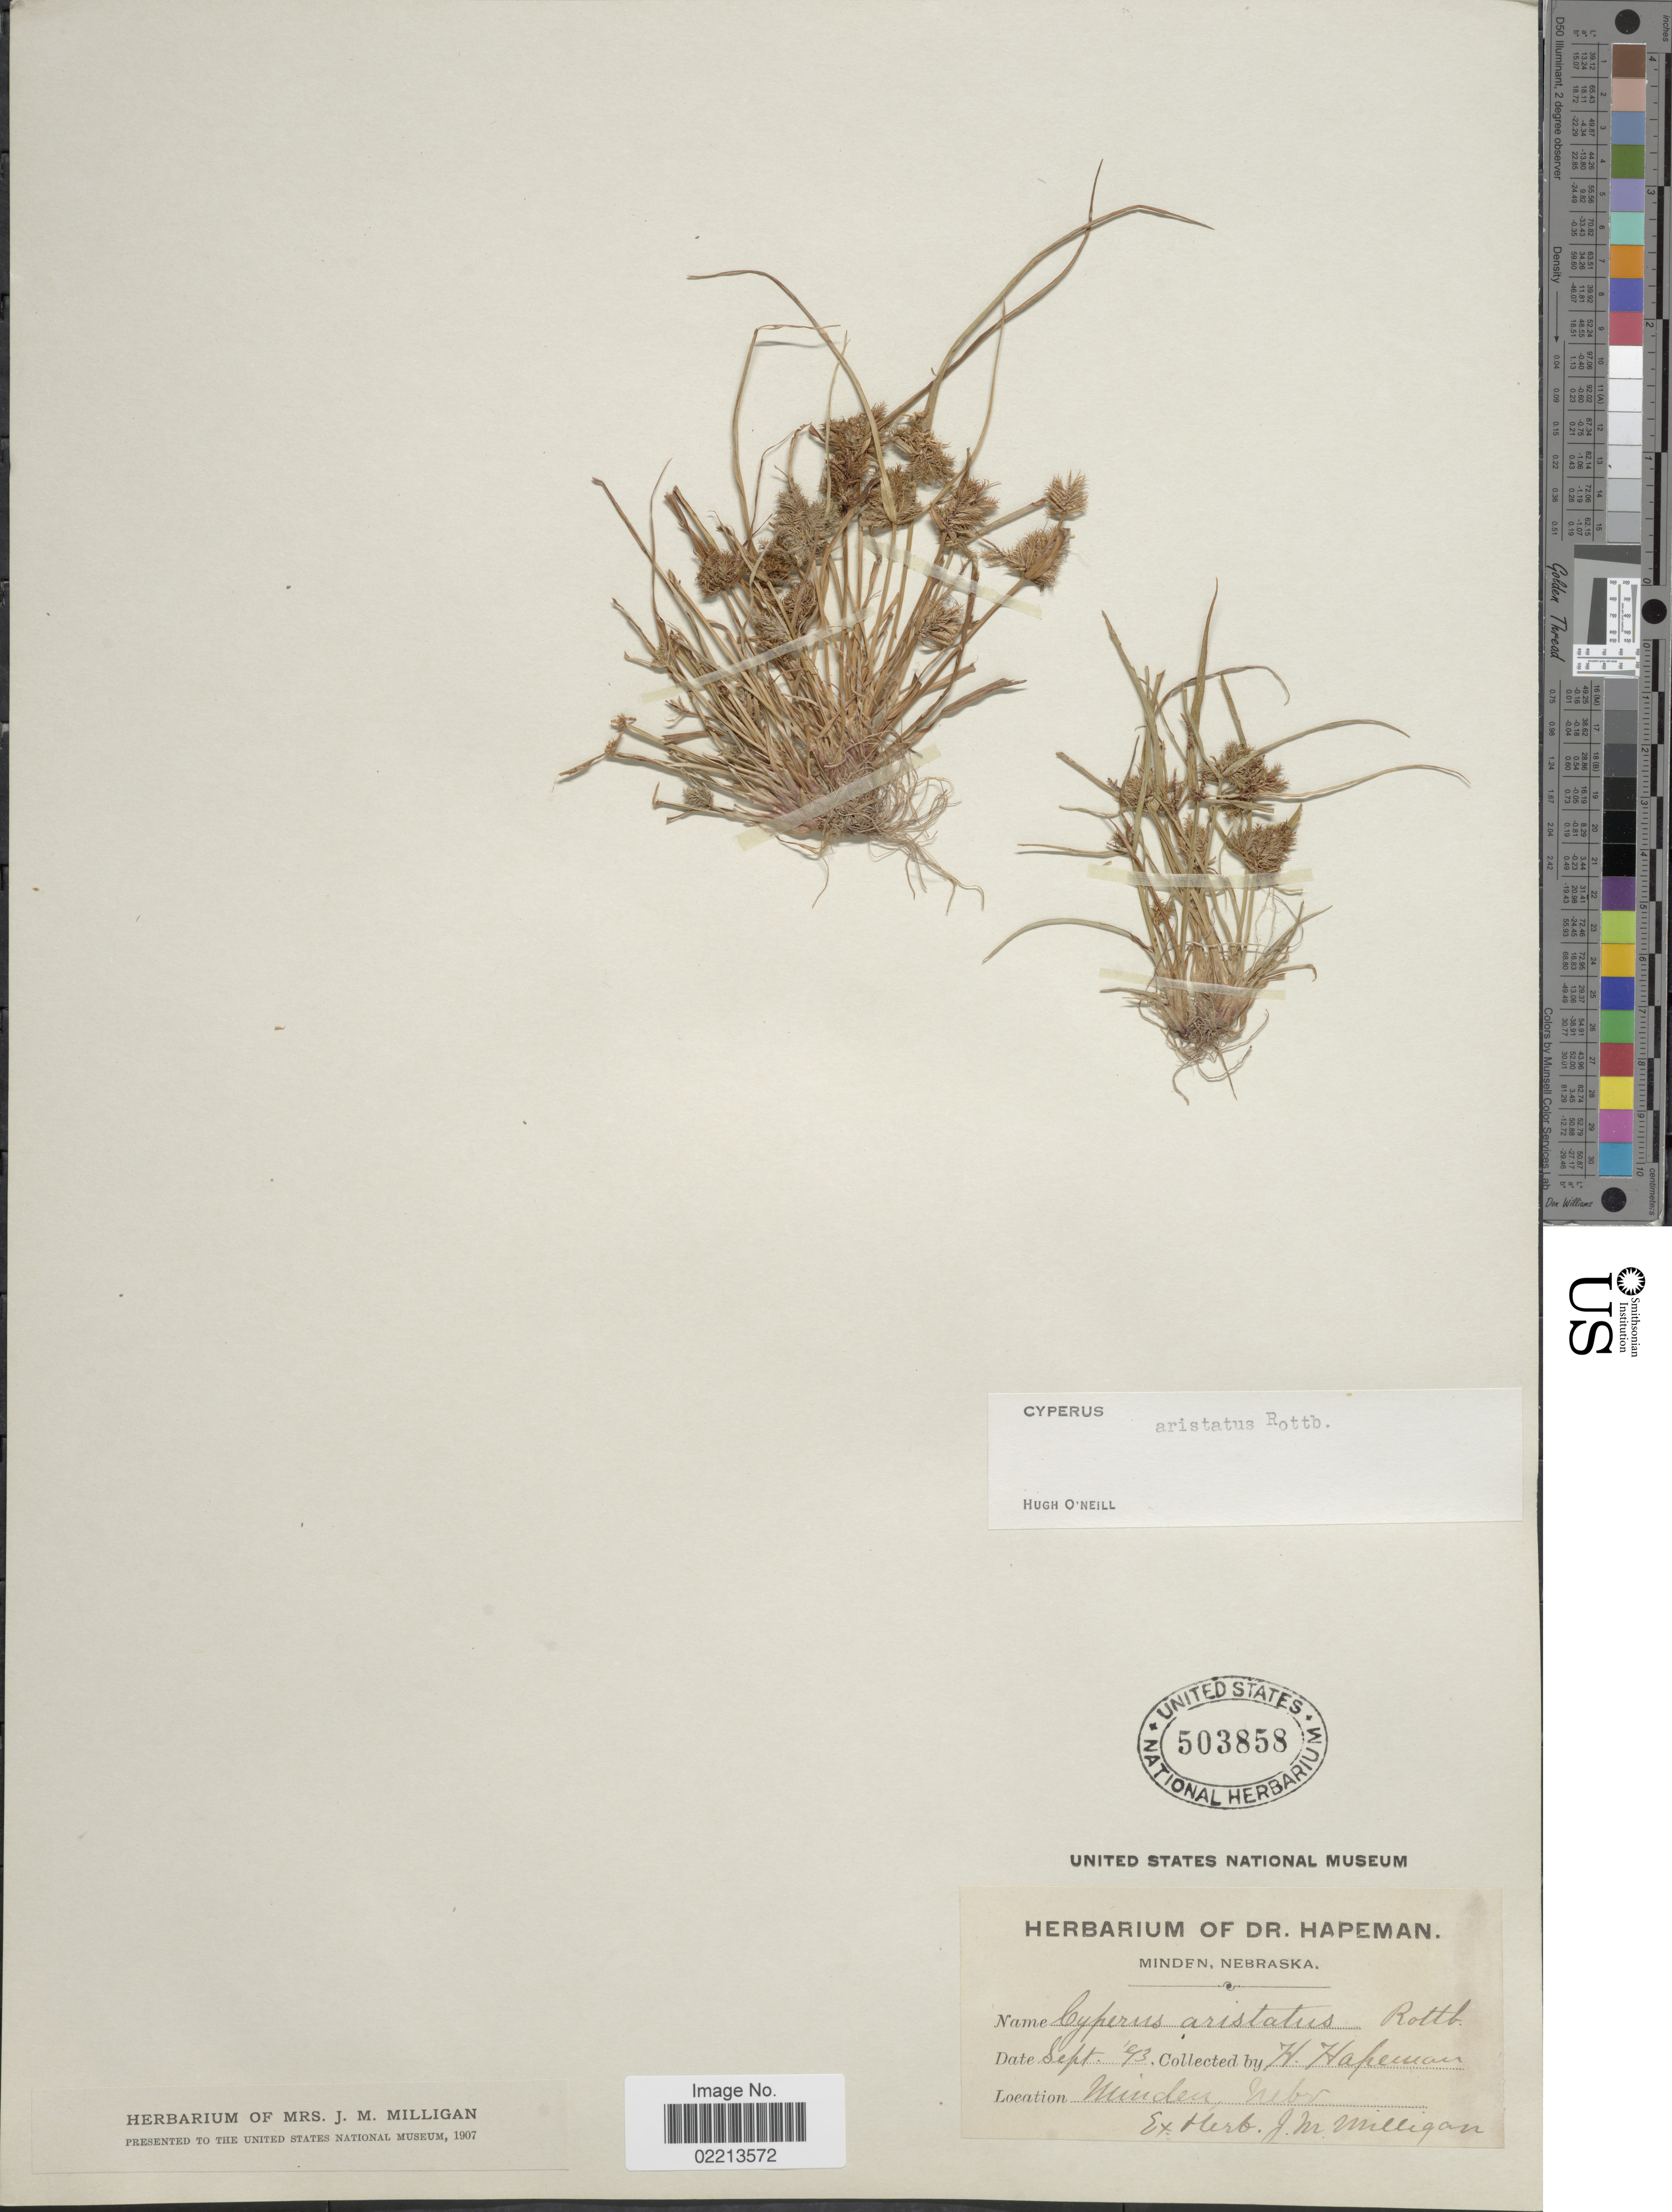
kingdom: Plantae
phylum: Tracheophyta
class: Liliopsida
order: Poales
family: Cyperaceae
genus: Cyperus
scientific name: Cyperus squarrosus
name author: L.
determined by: Strong, Mark T., (BOT), Smithsonian Institution - National Museum of Natural History (UNITED STATES)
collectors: H. Hapeman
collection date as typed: Transcribed d/m/y: /9/93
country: United States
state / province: Nebraska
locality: Minden, Nebr.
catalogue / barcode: US 503858